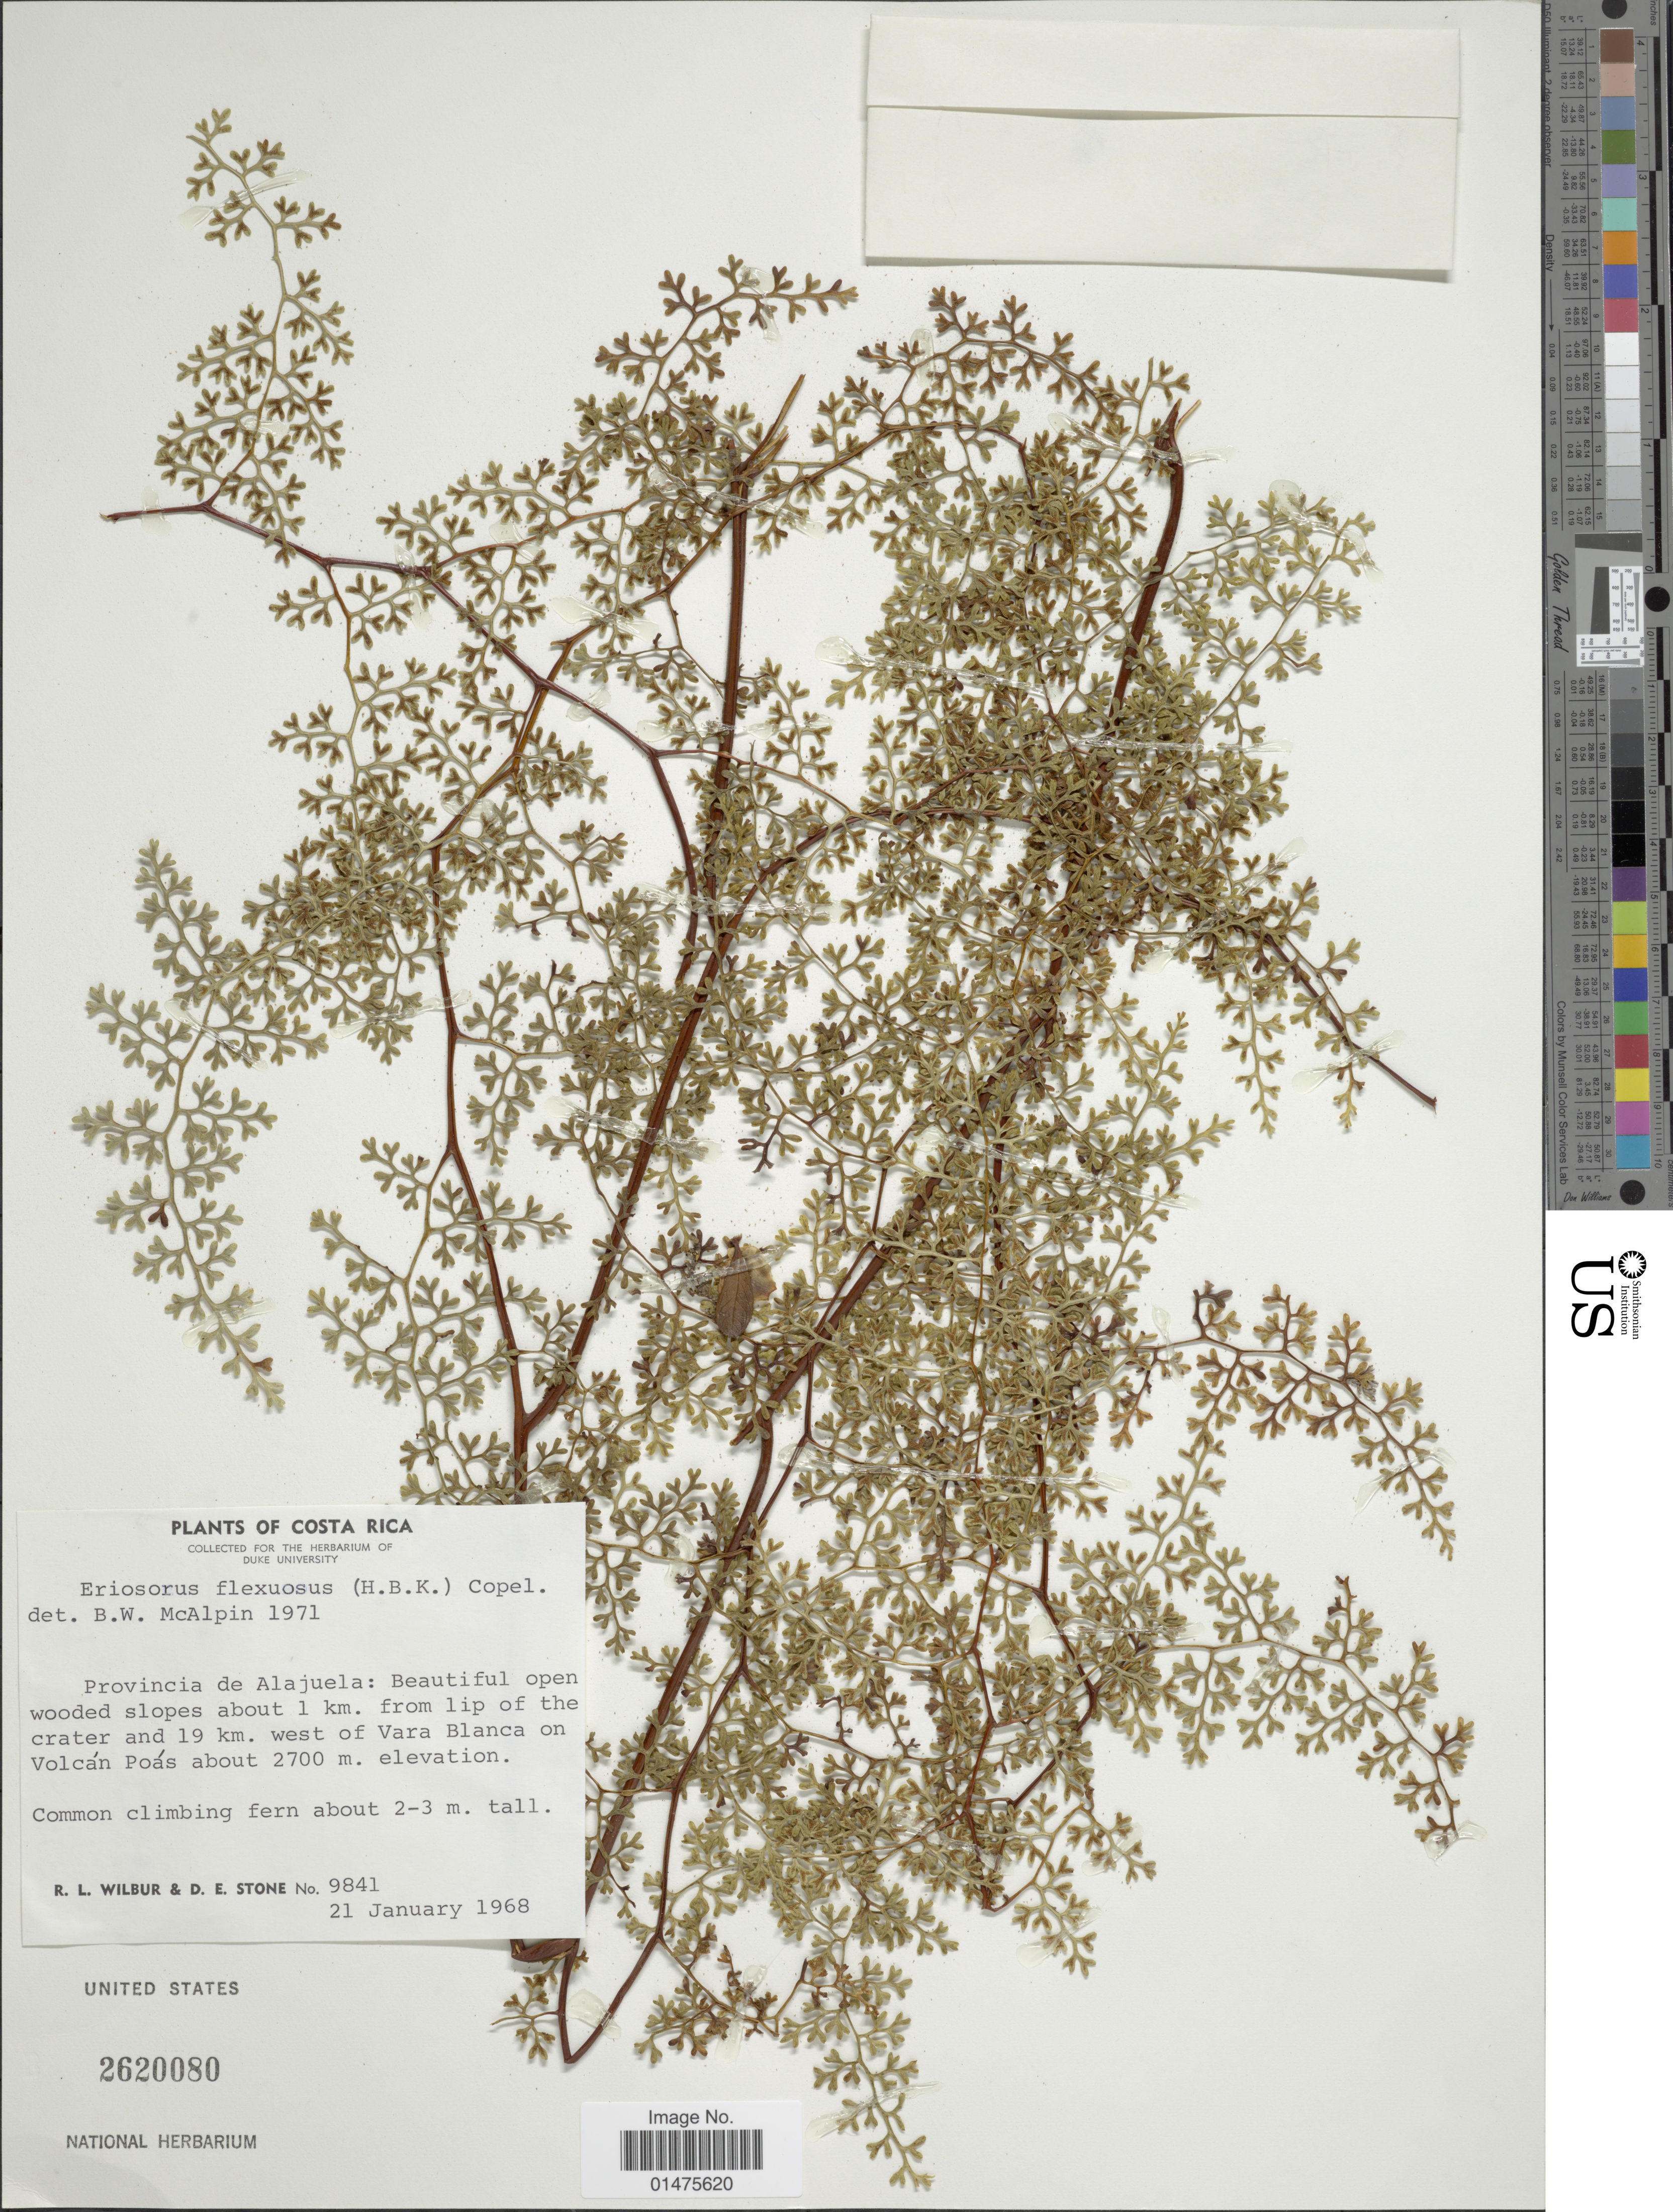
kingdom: Plantae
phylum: Tracheophyta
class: Polypodiopsida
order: Polypodiales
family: Pteridaceae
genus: Jamesonia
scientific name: Jamesonia flexuosa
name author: (Humb. & Bonpl.) Christenh.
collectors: R. L. Wilbur & D. E. Stone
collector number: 9841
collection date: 1968-01-21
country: Costa Rica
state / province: Alajuela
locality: Beautiful open wooded slopes about 1 km from lip of the crater and 19 km. west of Vara Blanca on Volcán Poás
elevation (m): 2700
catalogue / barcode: US 2620080